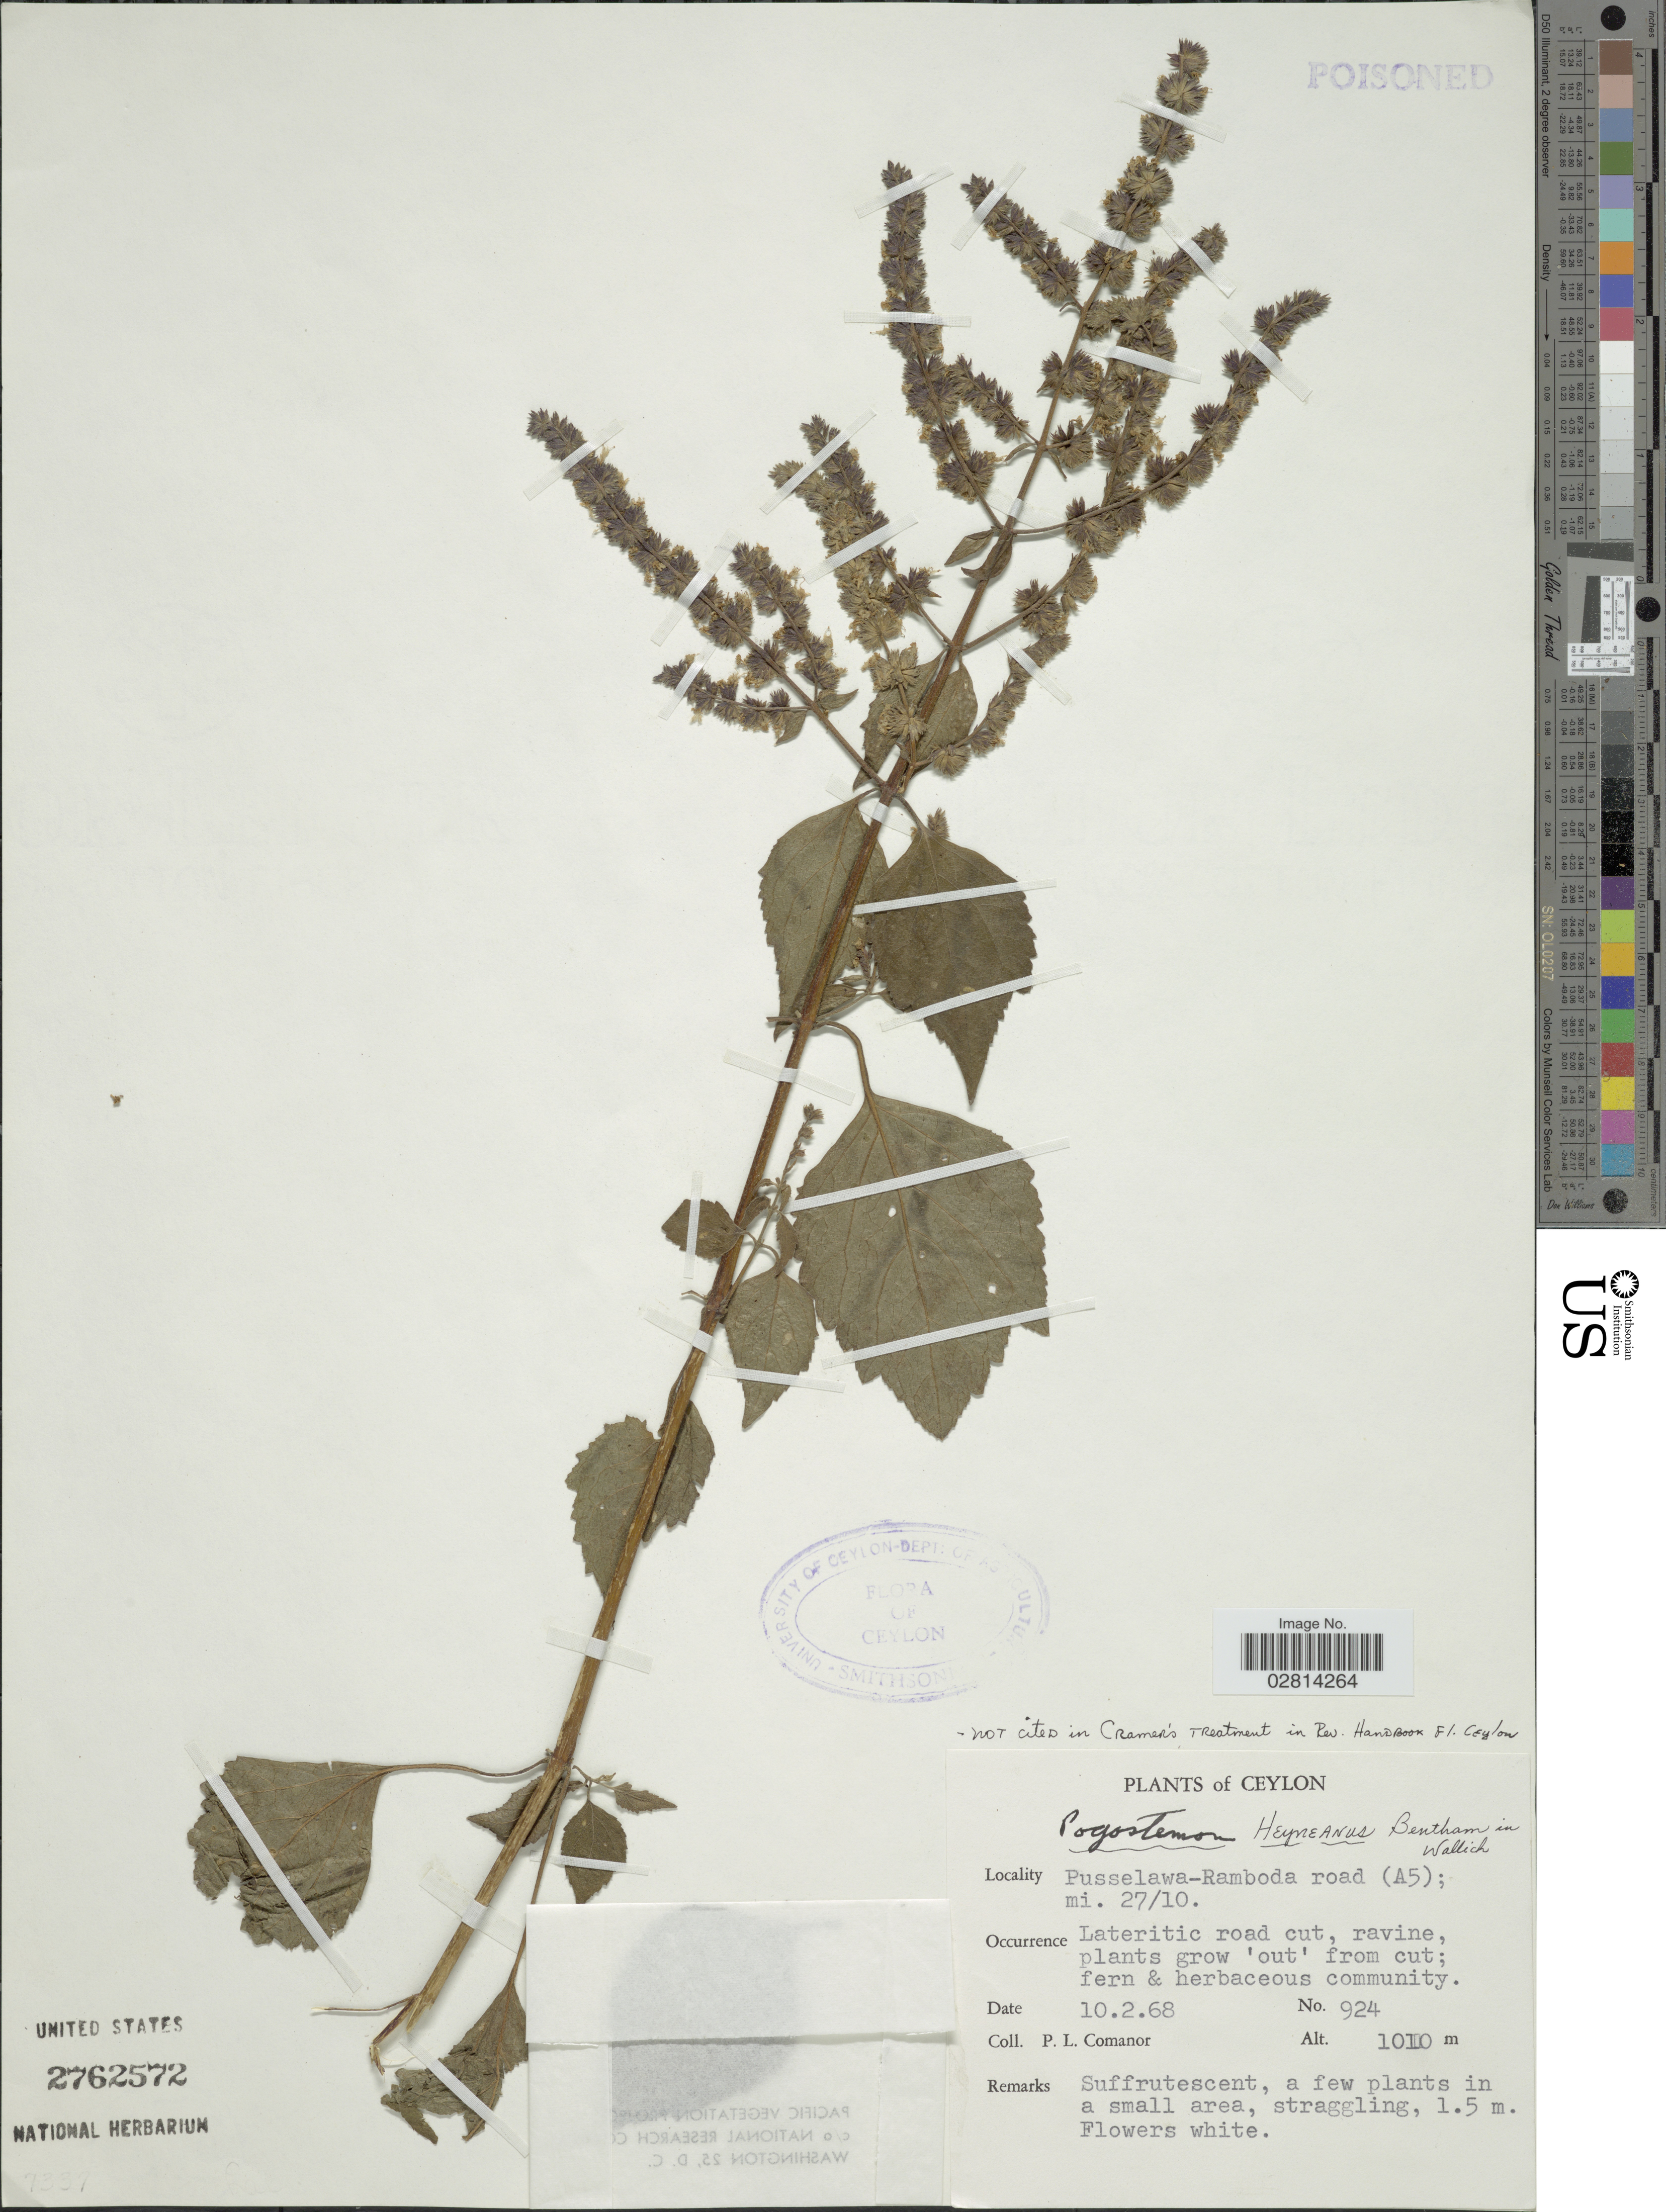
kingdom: Plantae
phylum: Tracheophyta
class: Magnoliopsida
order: Lamiales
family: Lamiaceae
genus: Pogostemon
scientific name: Pogostemon heyneanus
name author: Benth.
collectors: P. Comanor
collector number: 924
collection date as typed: Transcribed d/m/y: 10/2/68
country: Sri Lanka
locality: Ceylon. Pusselawa-Ramboda road (A5); mi. 27/10.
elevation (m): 1010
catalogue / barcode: US 2762572